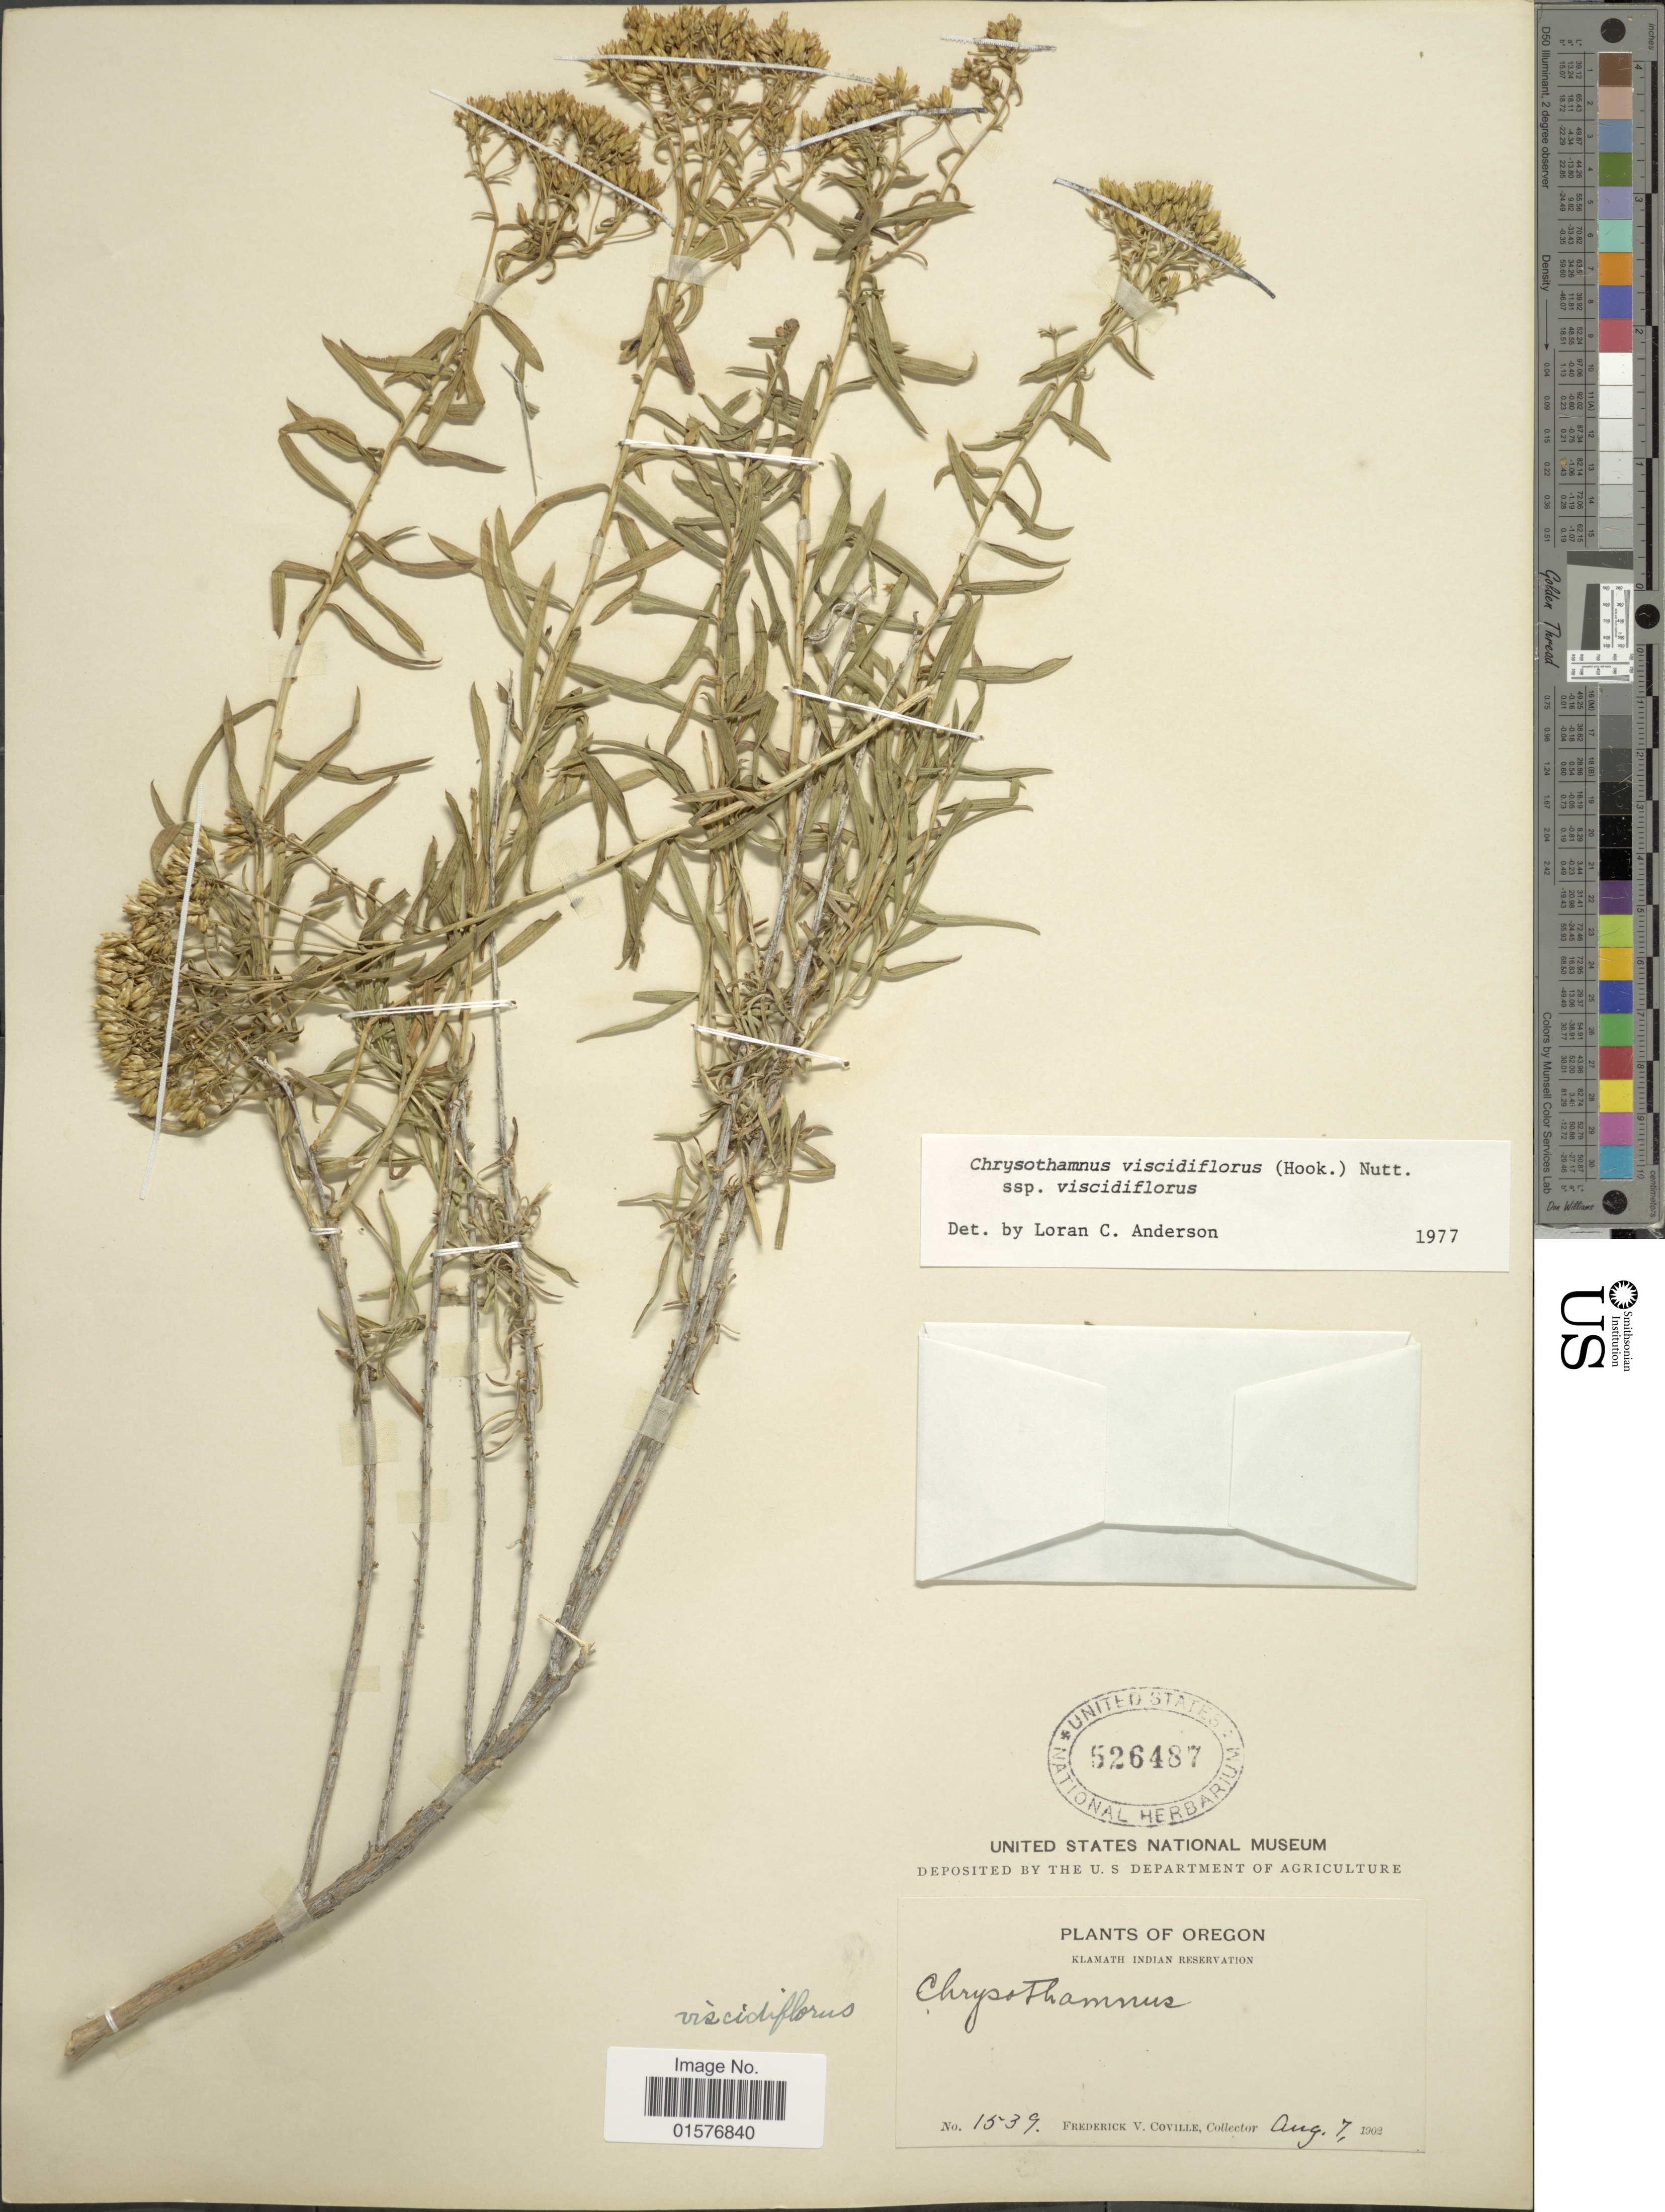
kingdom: Plantae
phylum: Tracheophyta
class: Magnoliopsida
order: Asterales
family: Asteraceae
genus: Chrysothamnus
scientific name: Chrysothamnus viscidiflorus subsp. viscidiflorus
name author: (Hook.) Nutt.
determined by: Urbatsch, Lowell E., Curator (LSU), Louisiana State University (UNITED STATES)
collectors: F. V. Coville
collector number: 1539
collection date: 1902-08-07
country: United States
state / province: Oregon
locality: Klamath Indian Reservation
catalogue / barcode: US 526487